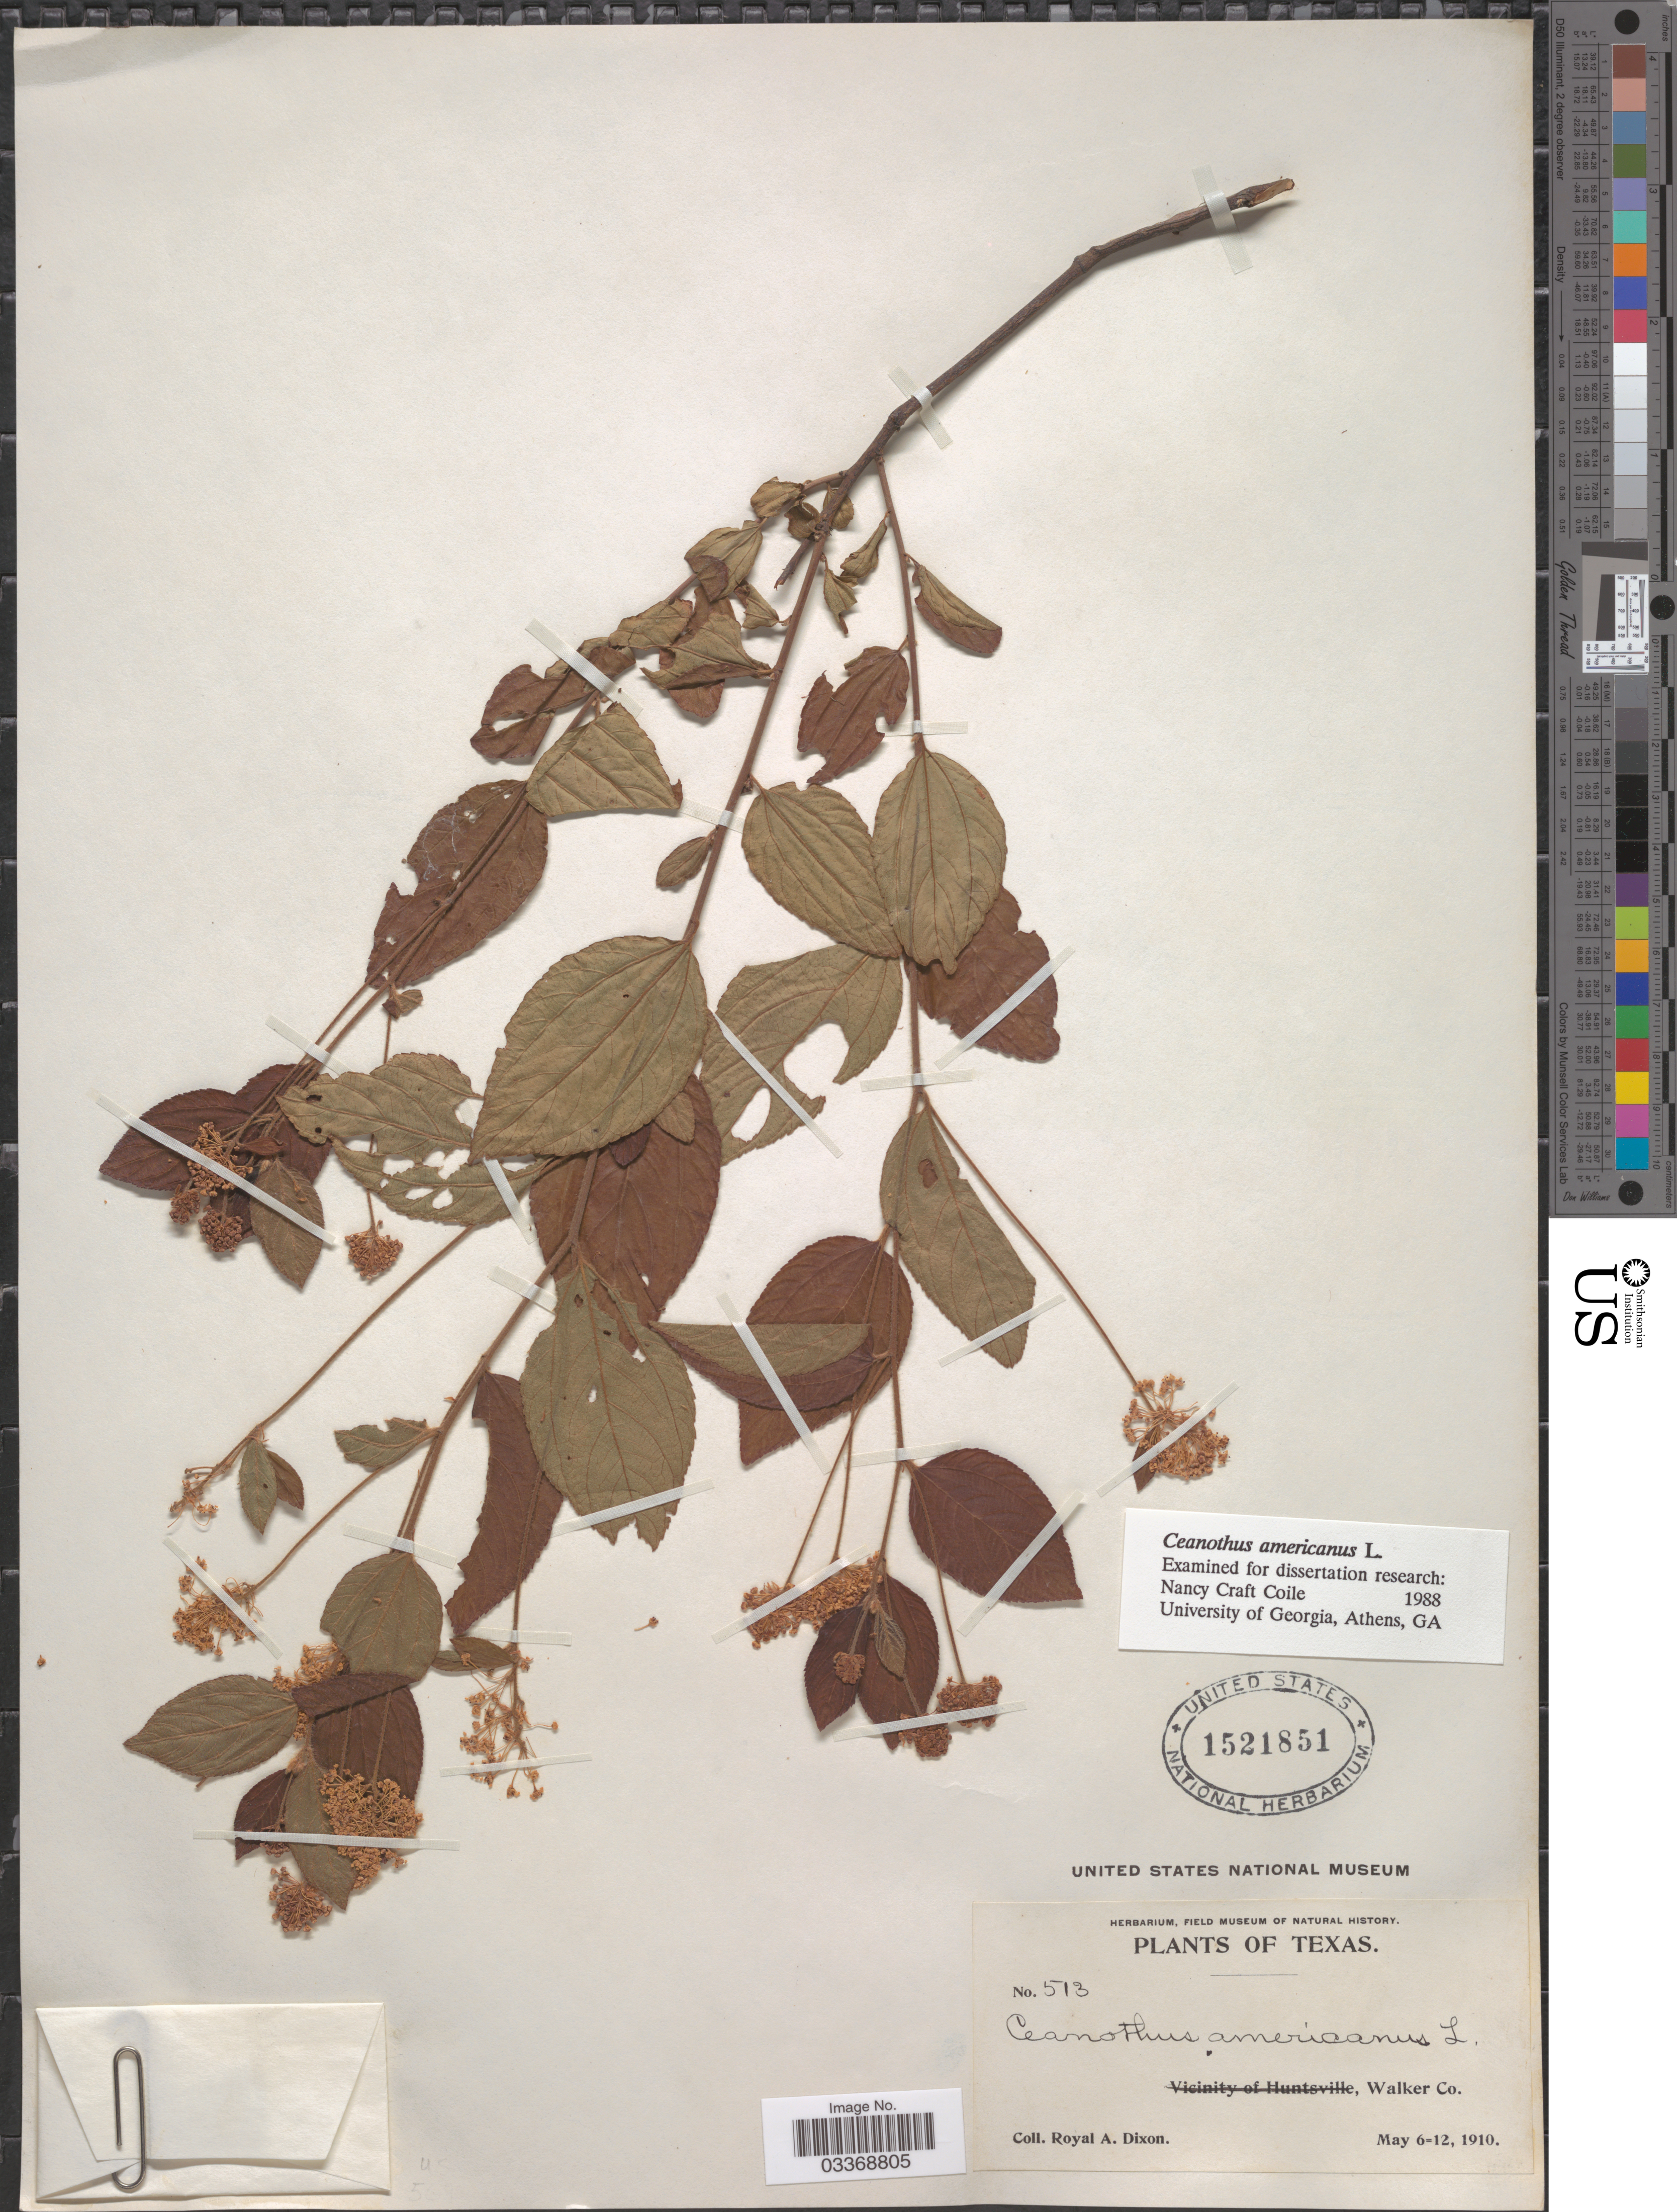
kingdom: Plantae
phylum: Tracheophyta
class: Magnoliopsida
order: Rosales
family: Rhamnaceae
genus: Ceanothus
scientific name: Ceanothus americanus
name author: L.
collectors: R. A. Dixon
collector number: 513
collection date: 1910-05-06/1910-05-12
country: United States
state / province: Texas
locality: Walker Co.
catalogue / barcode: US 1521851